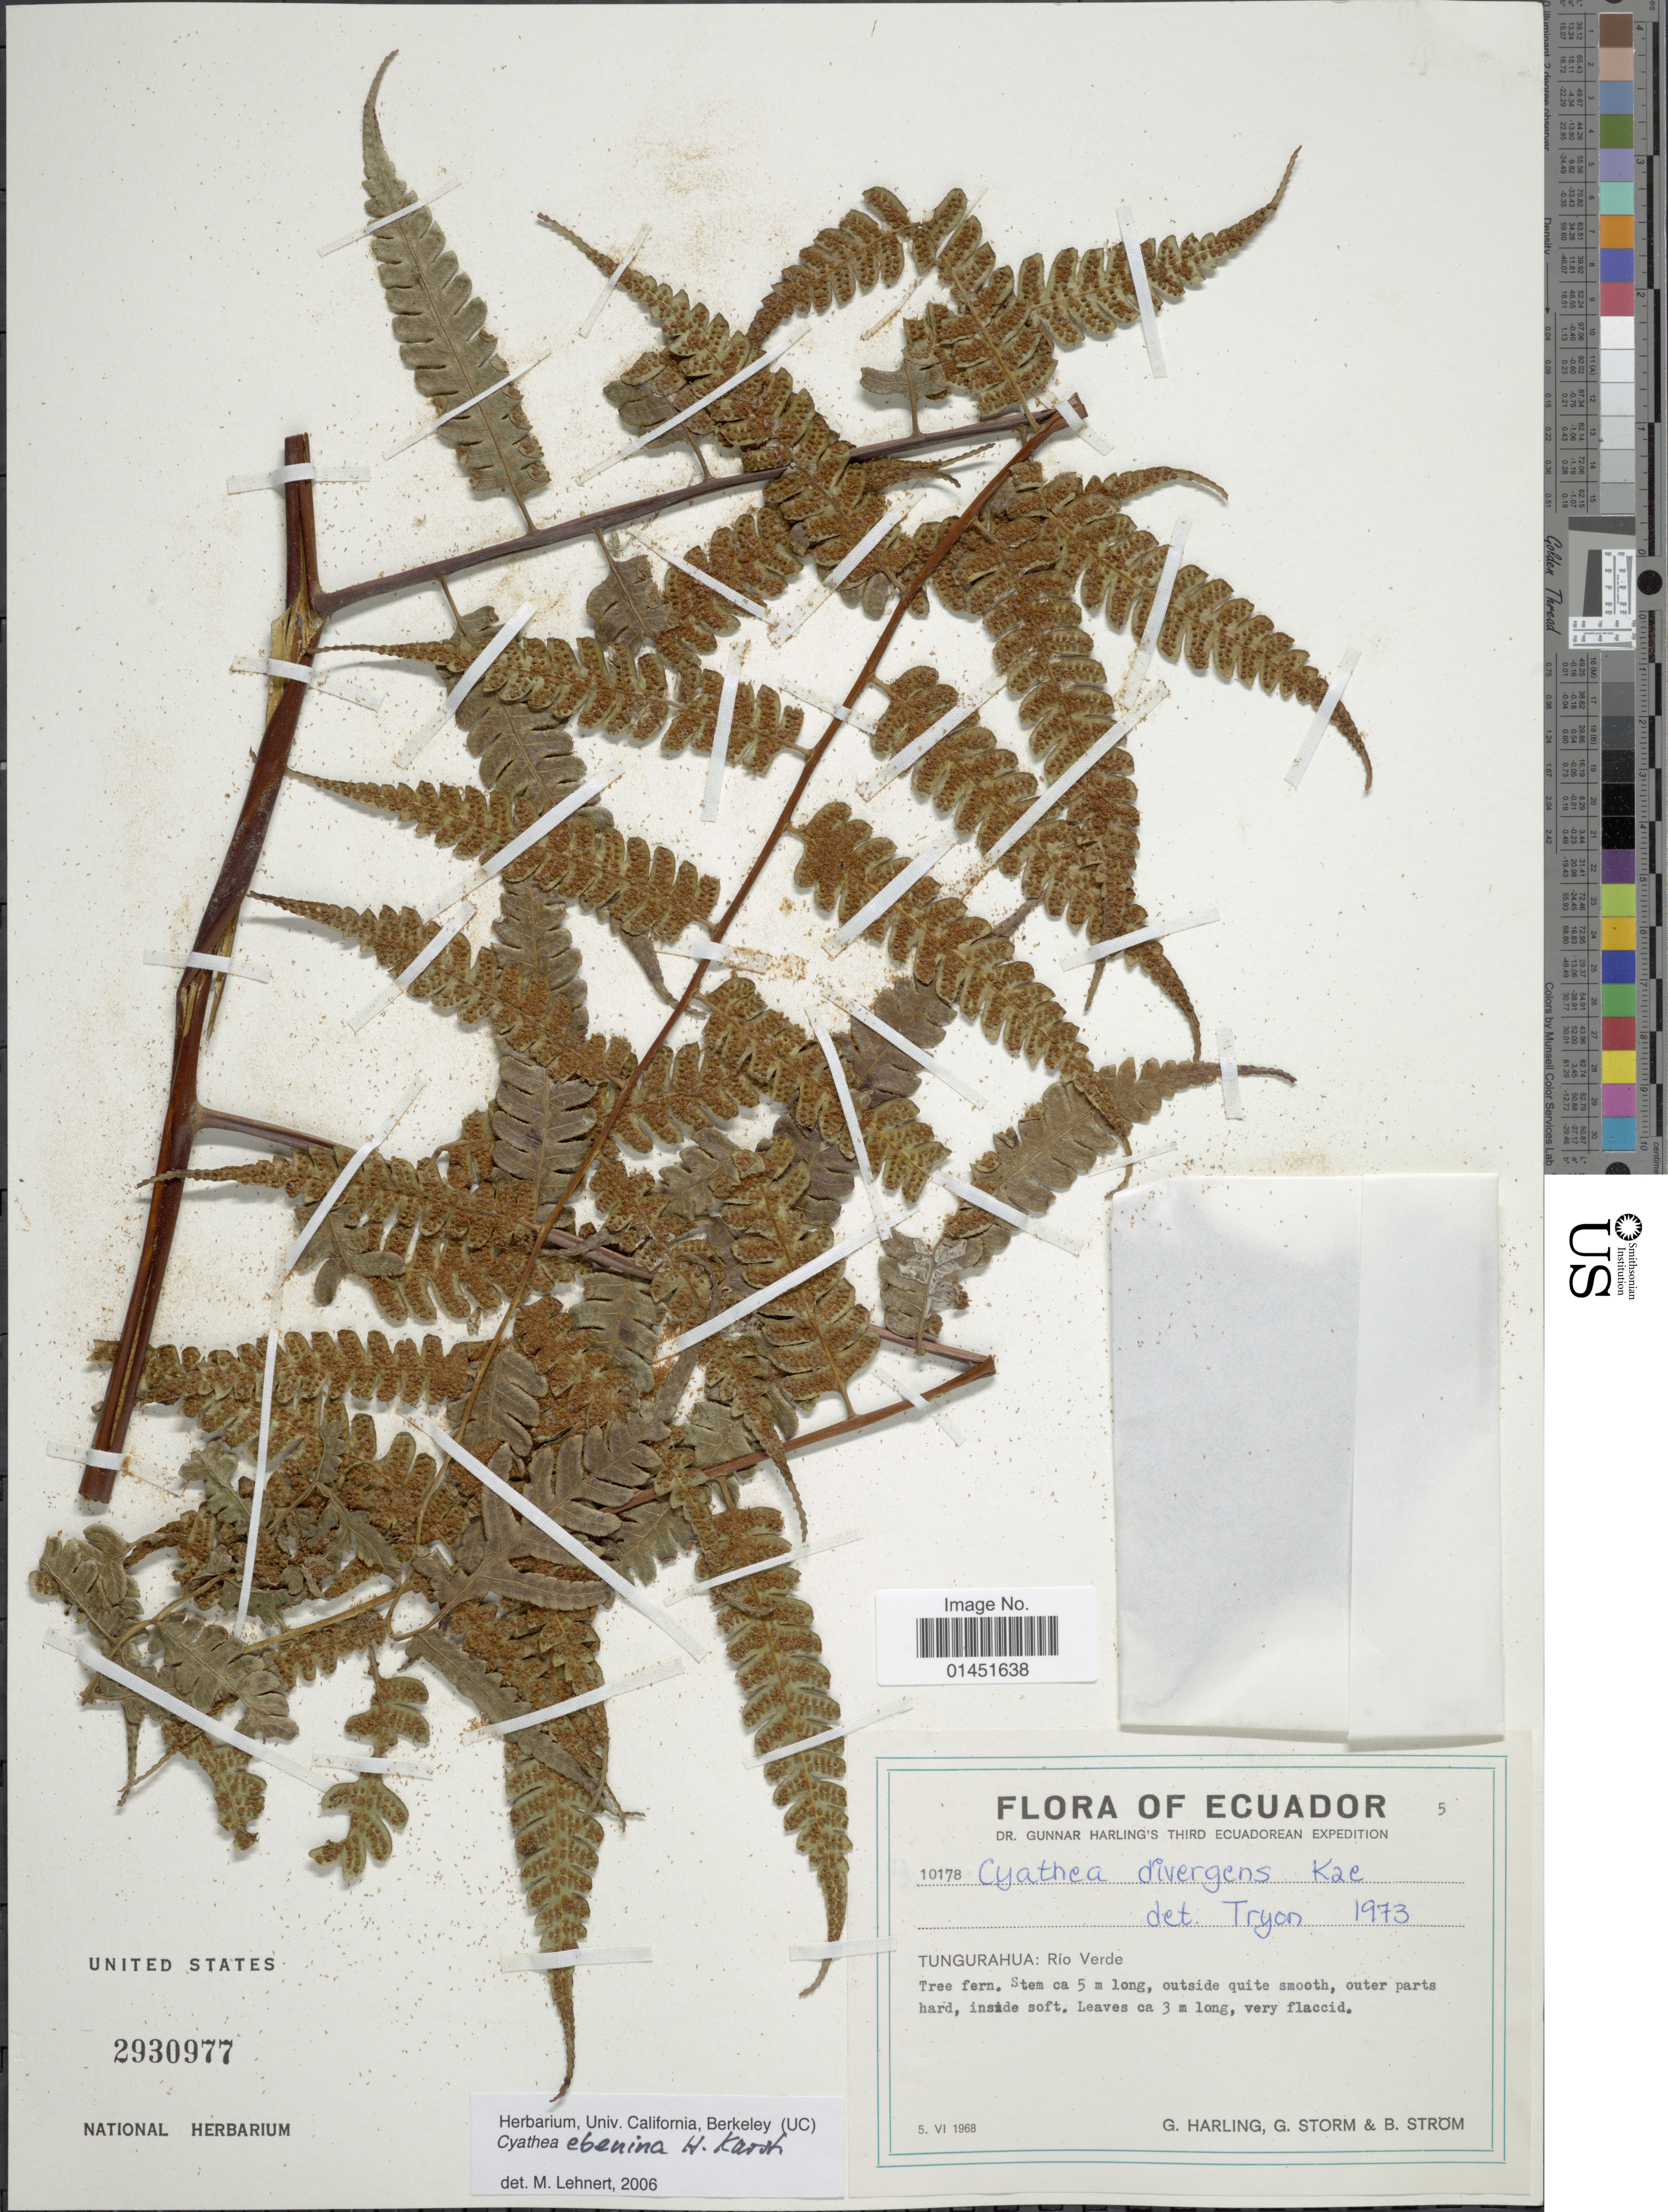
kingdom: Plantae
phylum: Tracheophyta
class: Polypodiopsida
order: Cyatheales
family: Cyatheaceae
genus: Cyathea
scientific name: Cyathea ebenina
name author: H. Karst.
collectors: G. Harling, G. Storm & B. Ström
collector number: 10178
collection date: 1968-06-05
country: Ecuador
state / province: Tungurahua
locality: Rio Verde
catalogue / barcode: US 2930977